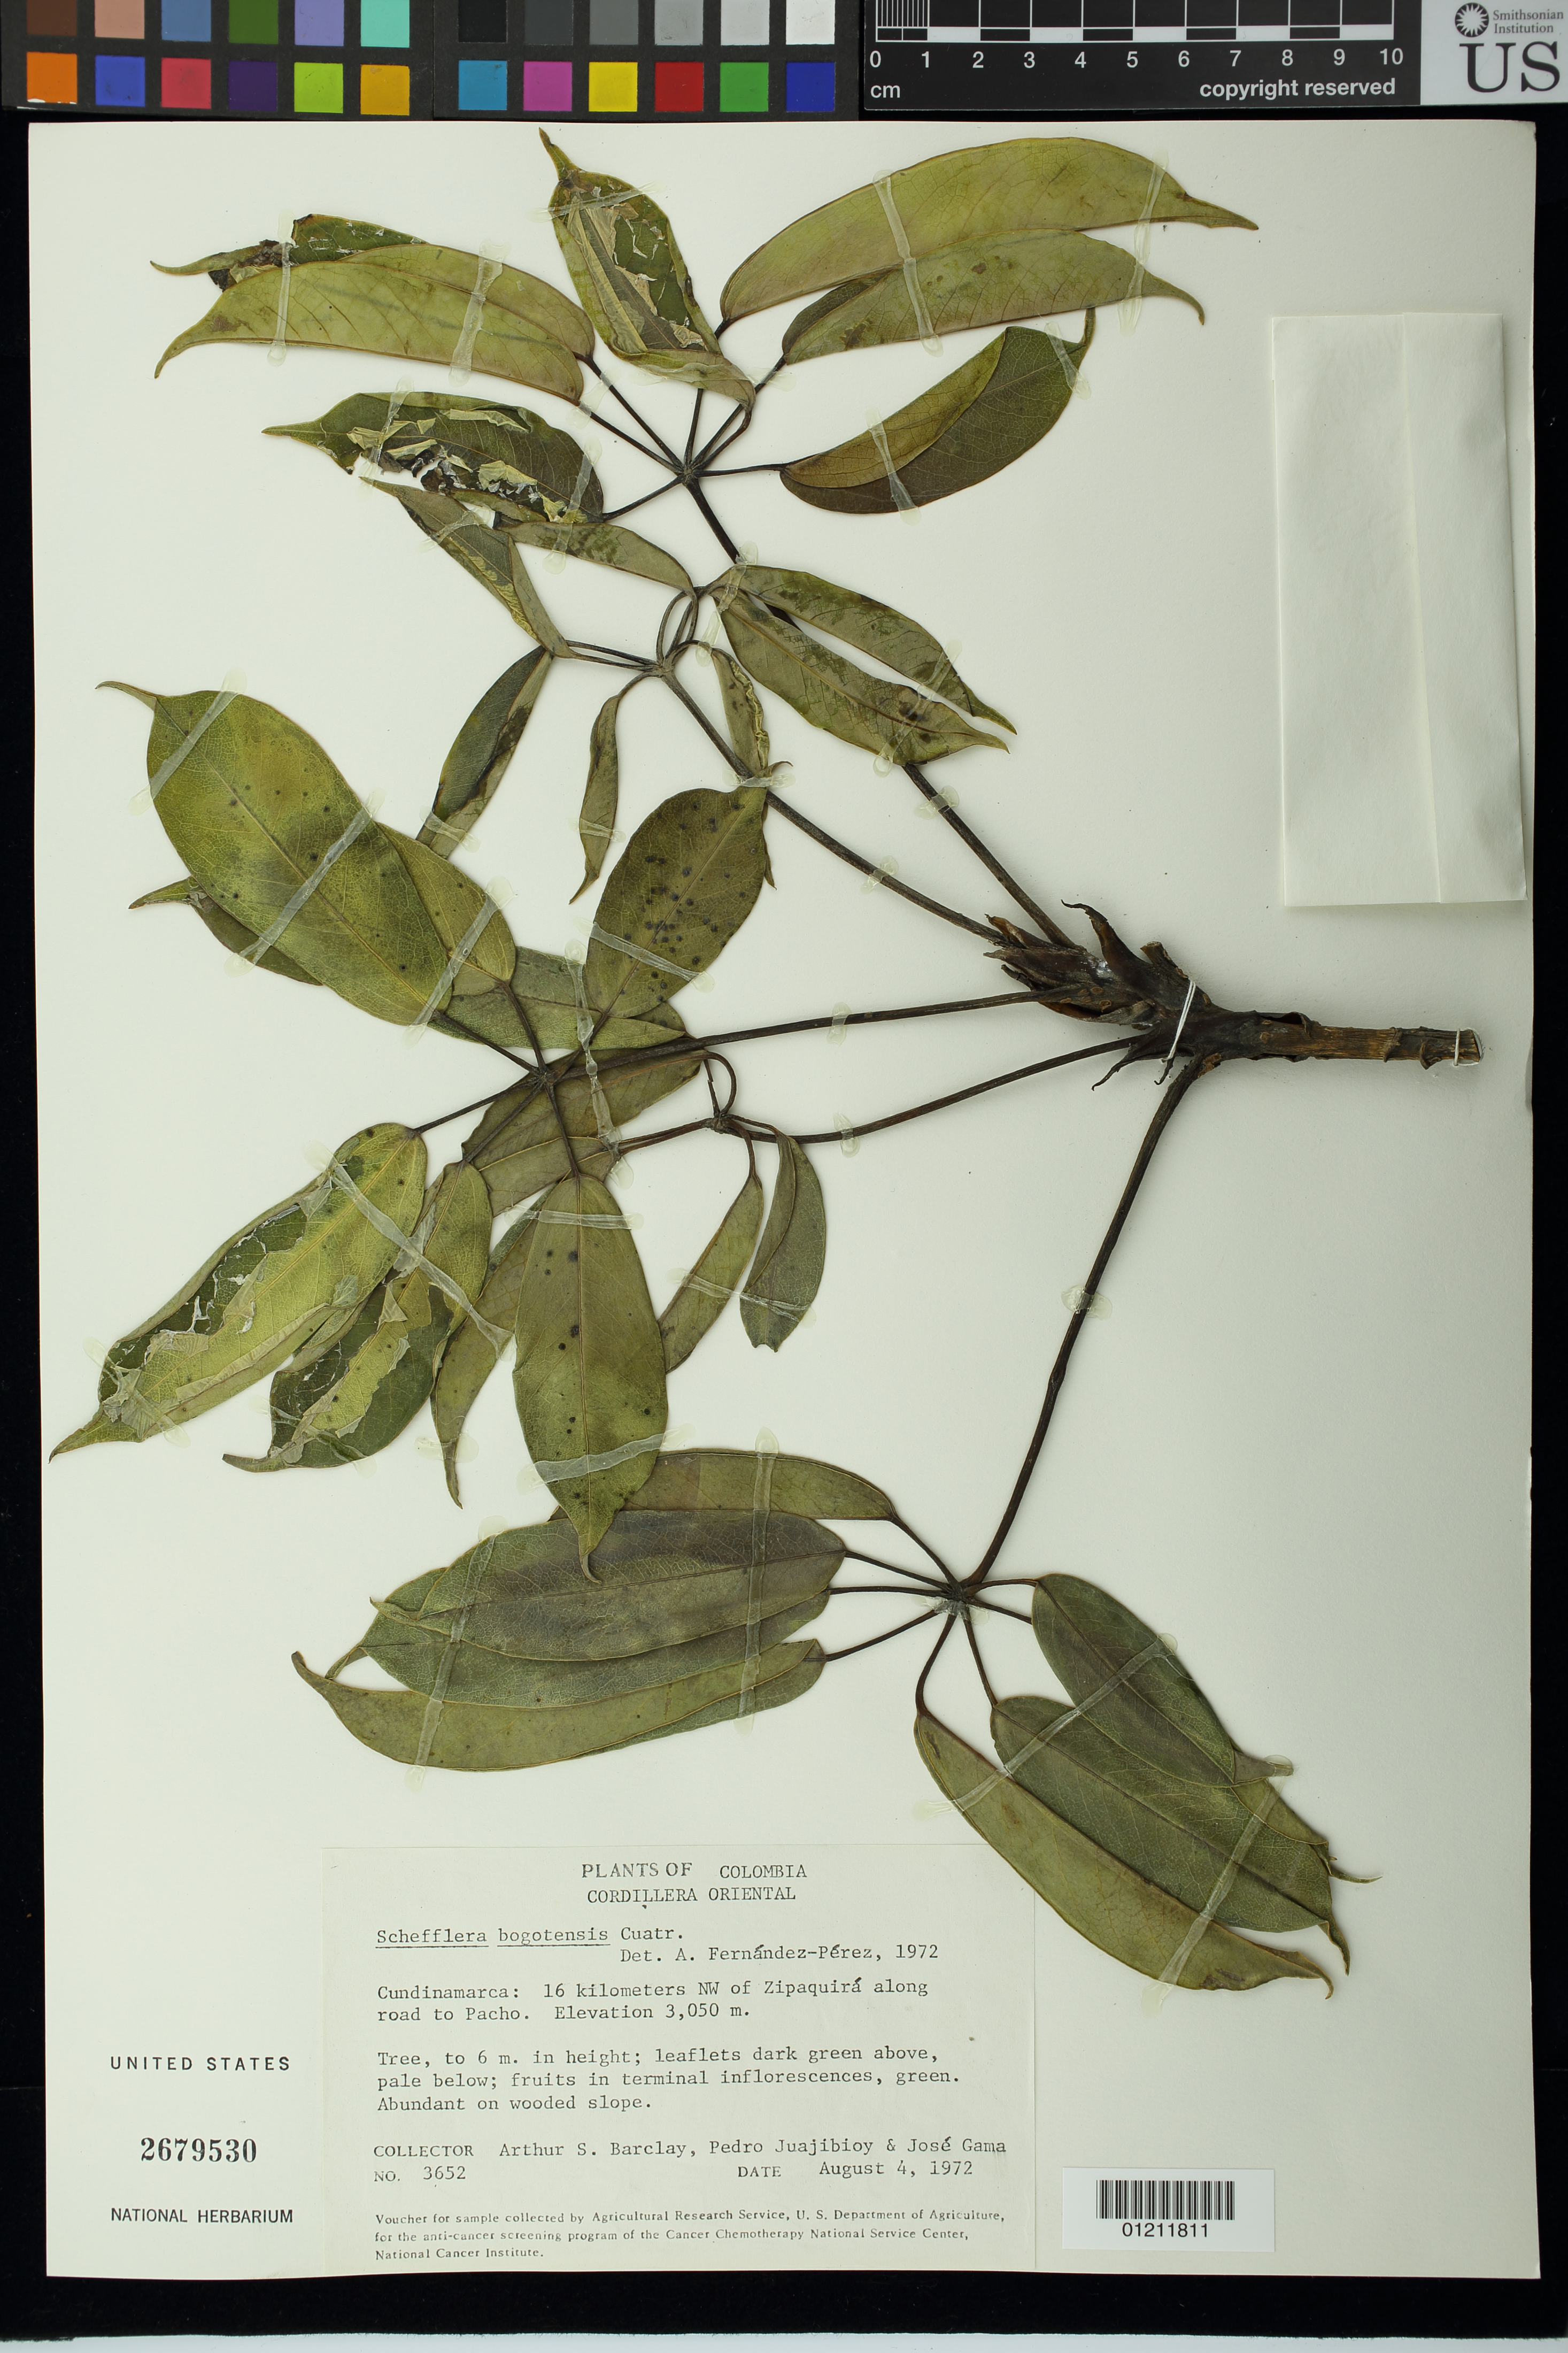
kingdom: Plantae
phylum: Tracheophyta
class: Magnoliopsida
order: Apiales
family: Araliaceae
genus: Schefflera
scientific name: Schefflera bogotensis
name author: Cuatrec.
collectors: A. S. Barclay, P. Juajibioy & J. Gama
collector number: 3652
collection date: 1972-08-04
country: Colombia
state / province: Cundinamarca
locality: Cordillera Oriental, Cundinamarca: 16 kilometers NW of Zipaquirá along road to Pacho. Abundant on wooded slope.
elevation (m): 3050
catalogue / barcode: US 2679530